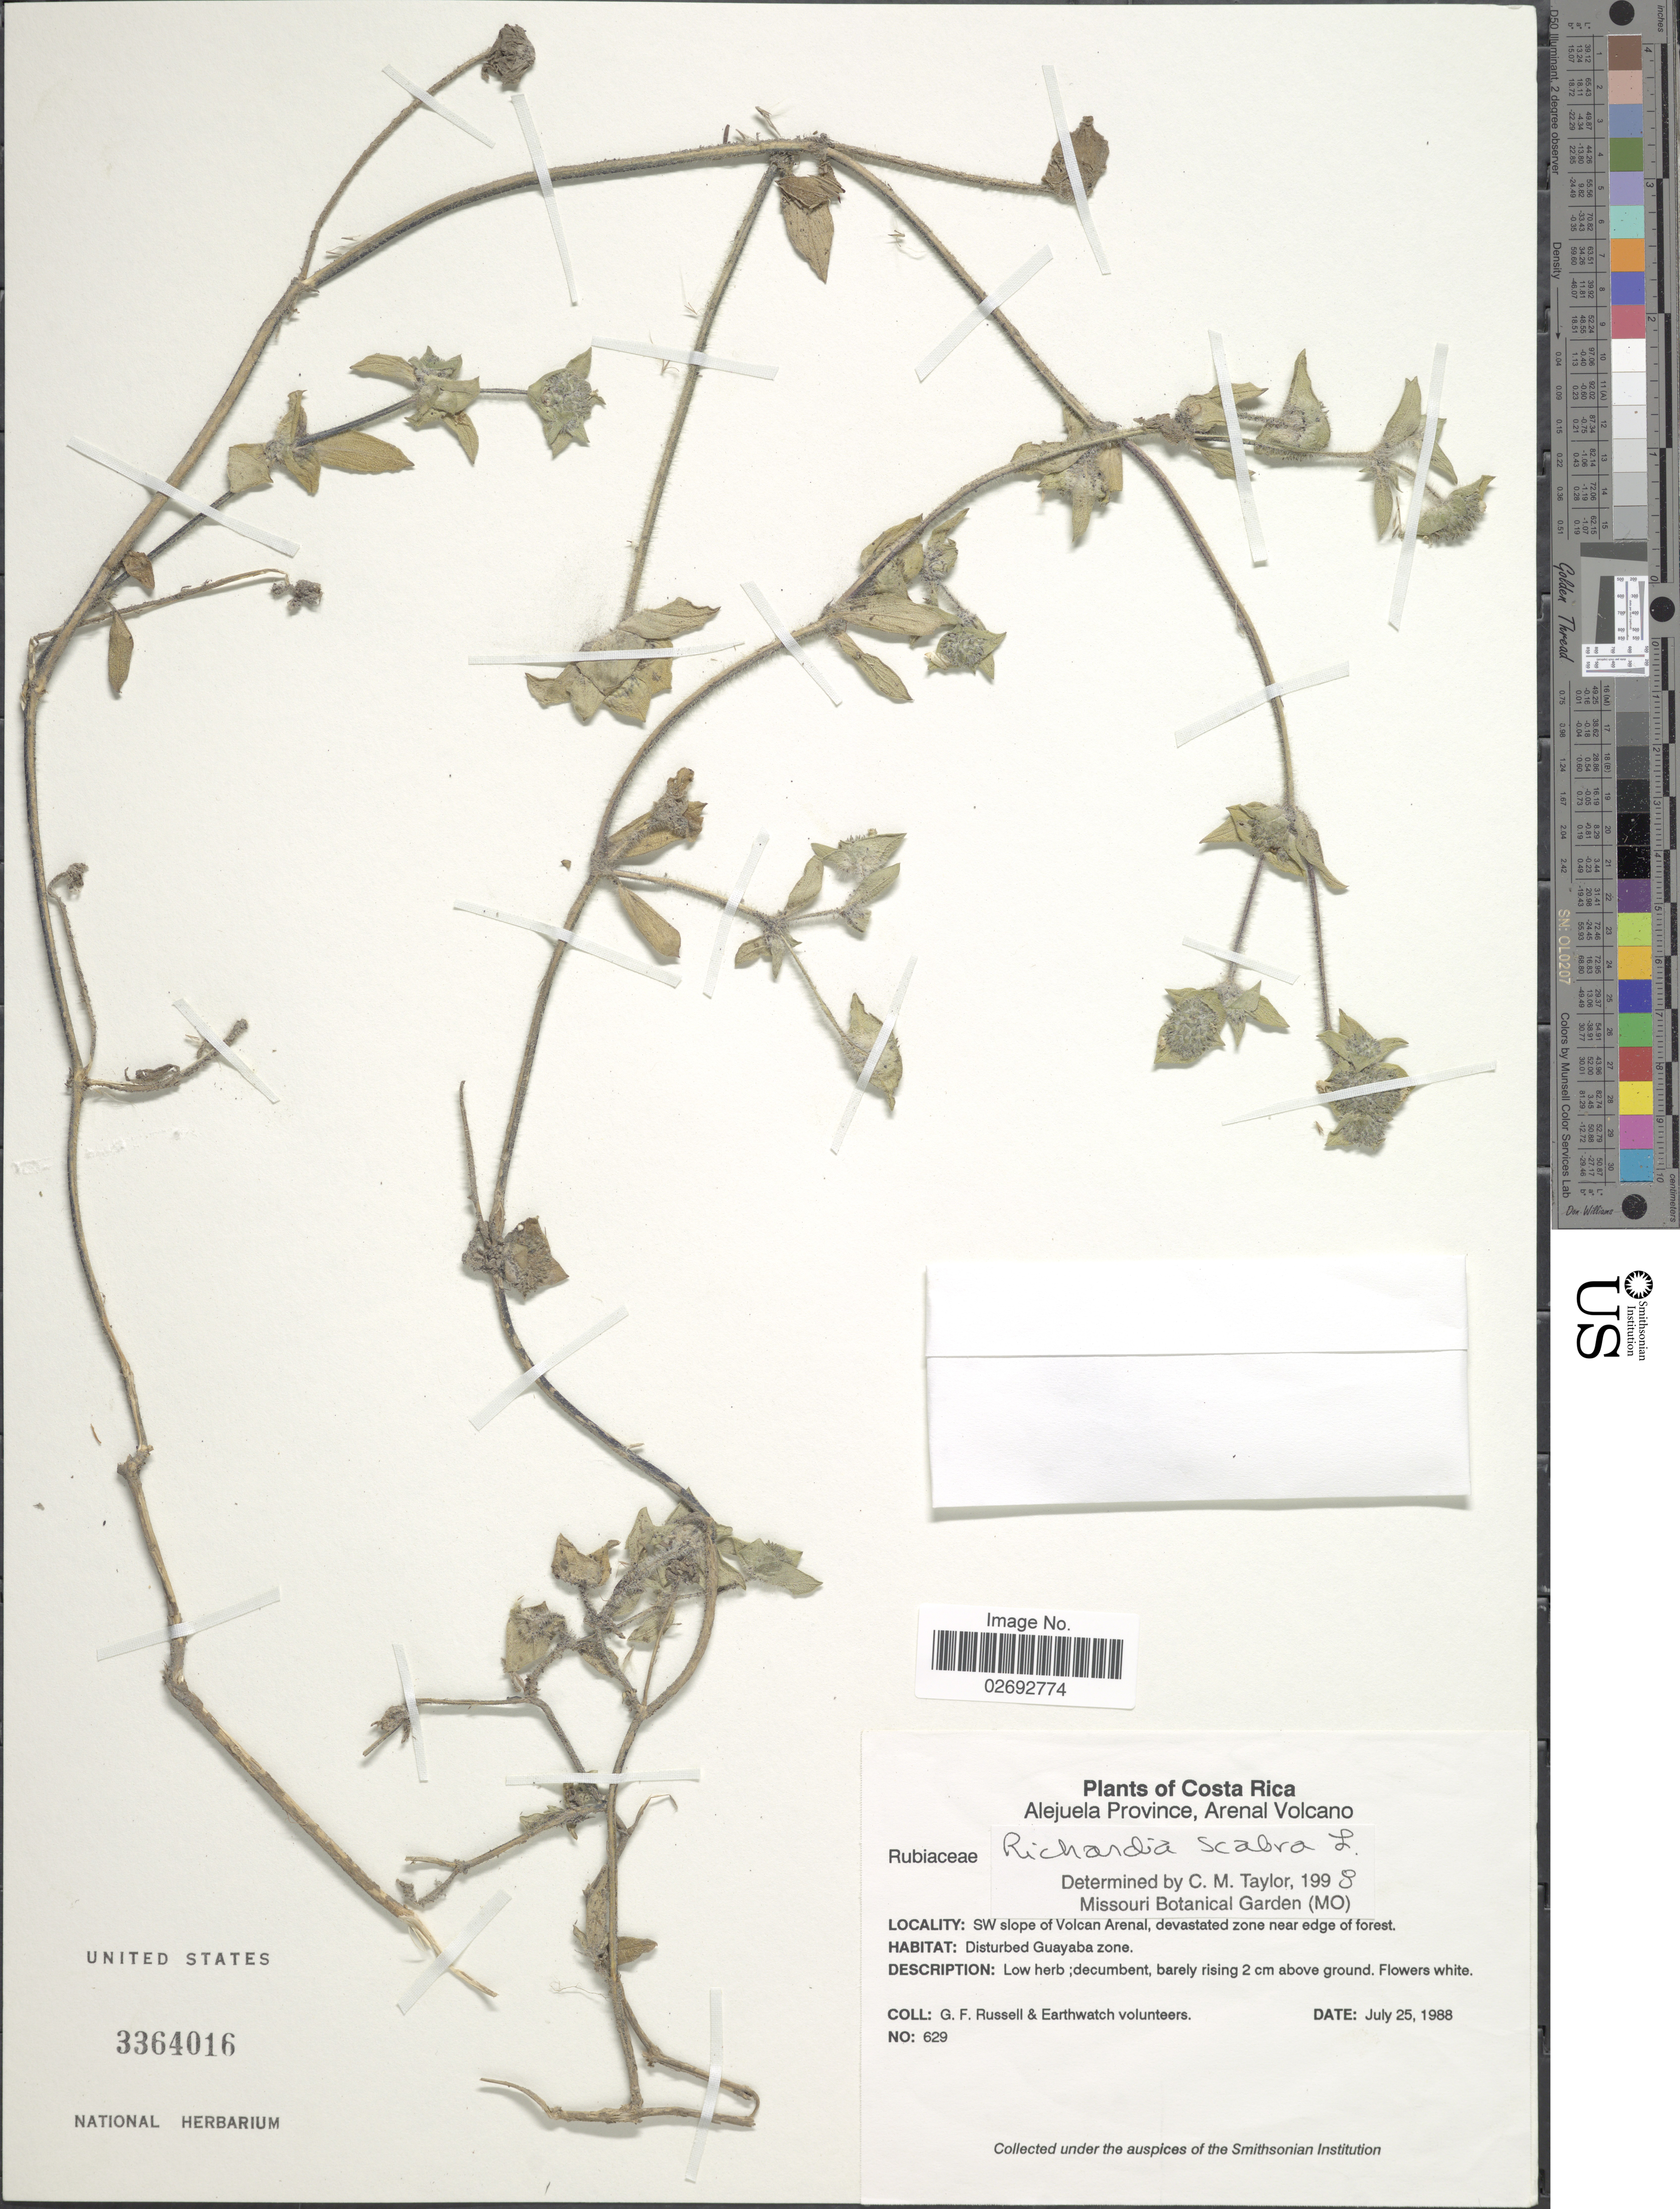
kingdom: Plantae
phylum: Tracheophyta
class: Magnoliopsida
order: Gentianales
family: Rubiaceae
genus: Richardia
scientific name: Richardia scabra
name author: L.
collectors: G. Russell & Earthwatch Volunteers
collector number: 629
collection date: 1988-07-25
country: Costa Rica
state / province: Alajuela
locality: Alejuela Province, Arenal Volcano. SW slope of Volcan Arenal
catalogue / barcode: US 3364016